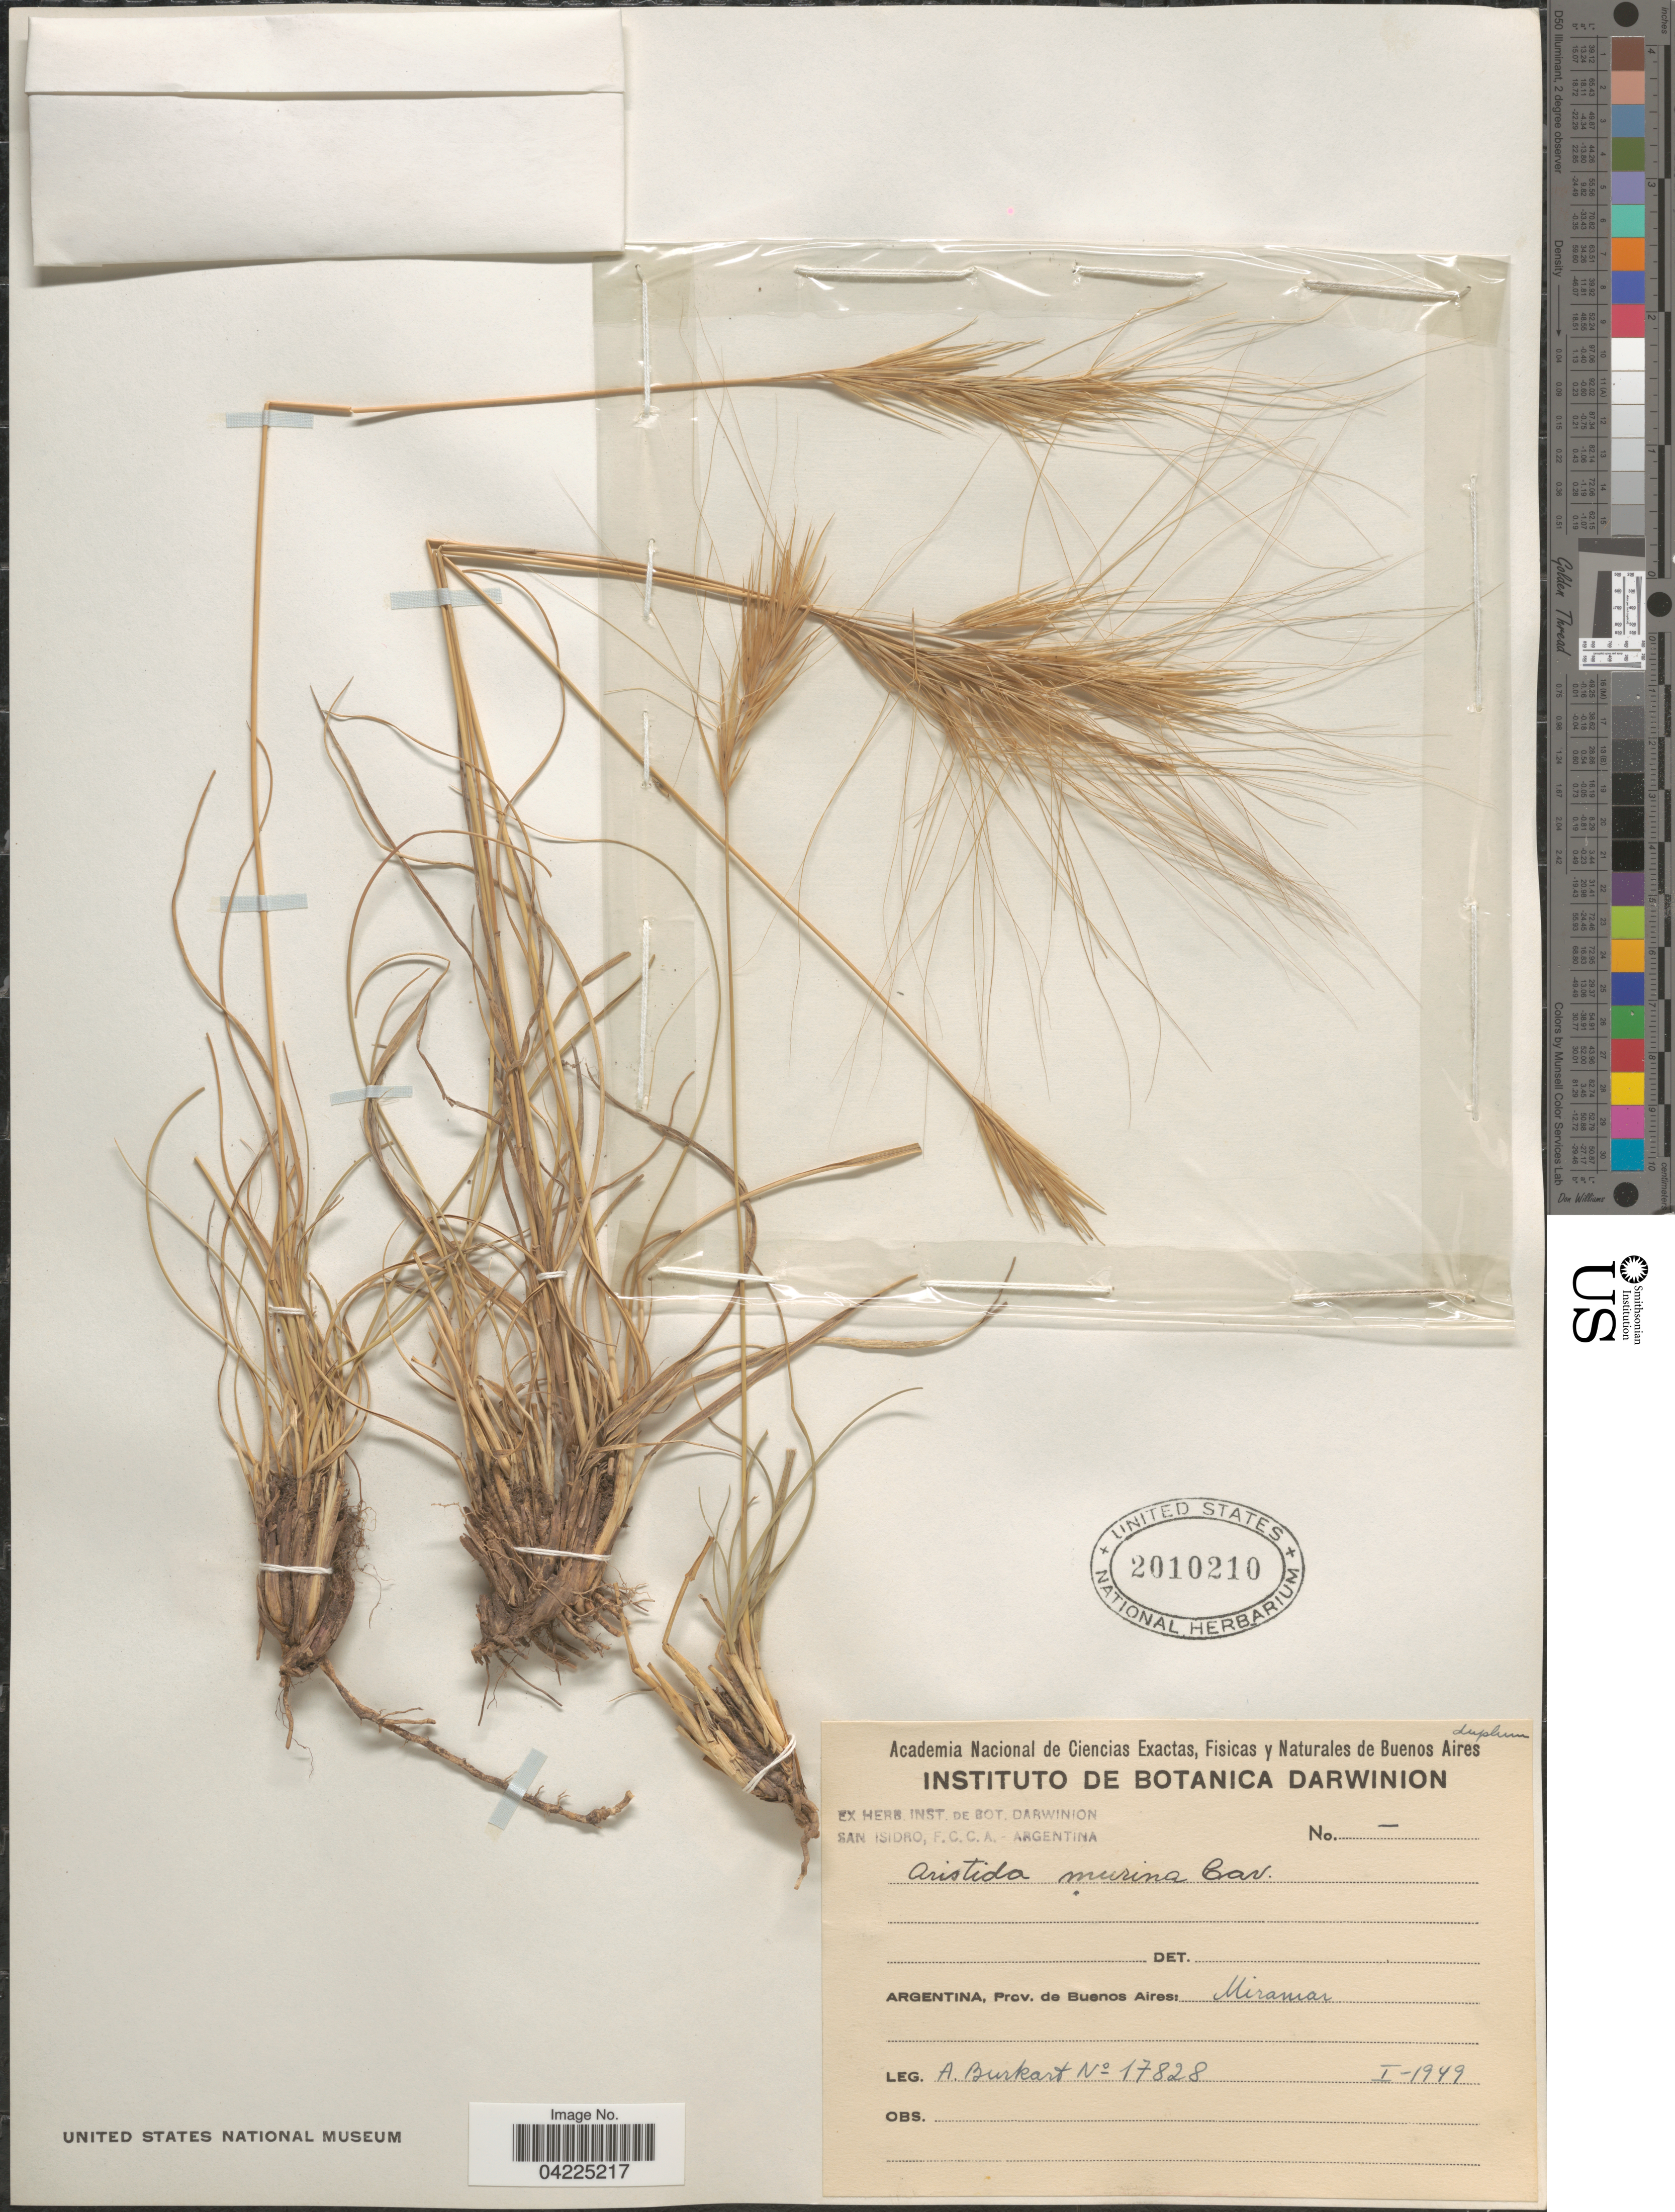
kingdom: Plantae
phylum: Tracheophyta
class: Liliopsida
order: Poales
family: Poaceae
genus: Aristida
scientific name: Aristida murina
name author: Cav.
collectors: A. E. Burkart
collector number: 17828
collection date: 1949-01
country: Argentina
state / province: Buenos Aires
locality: Miramar.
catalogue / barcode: US 2010210